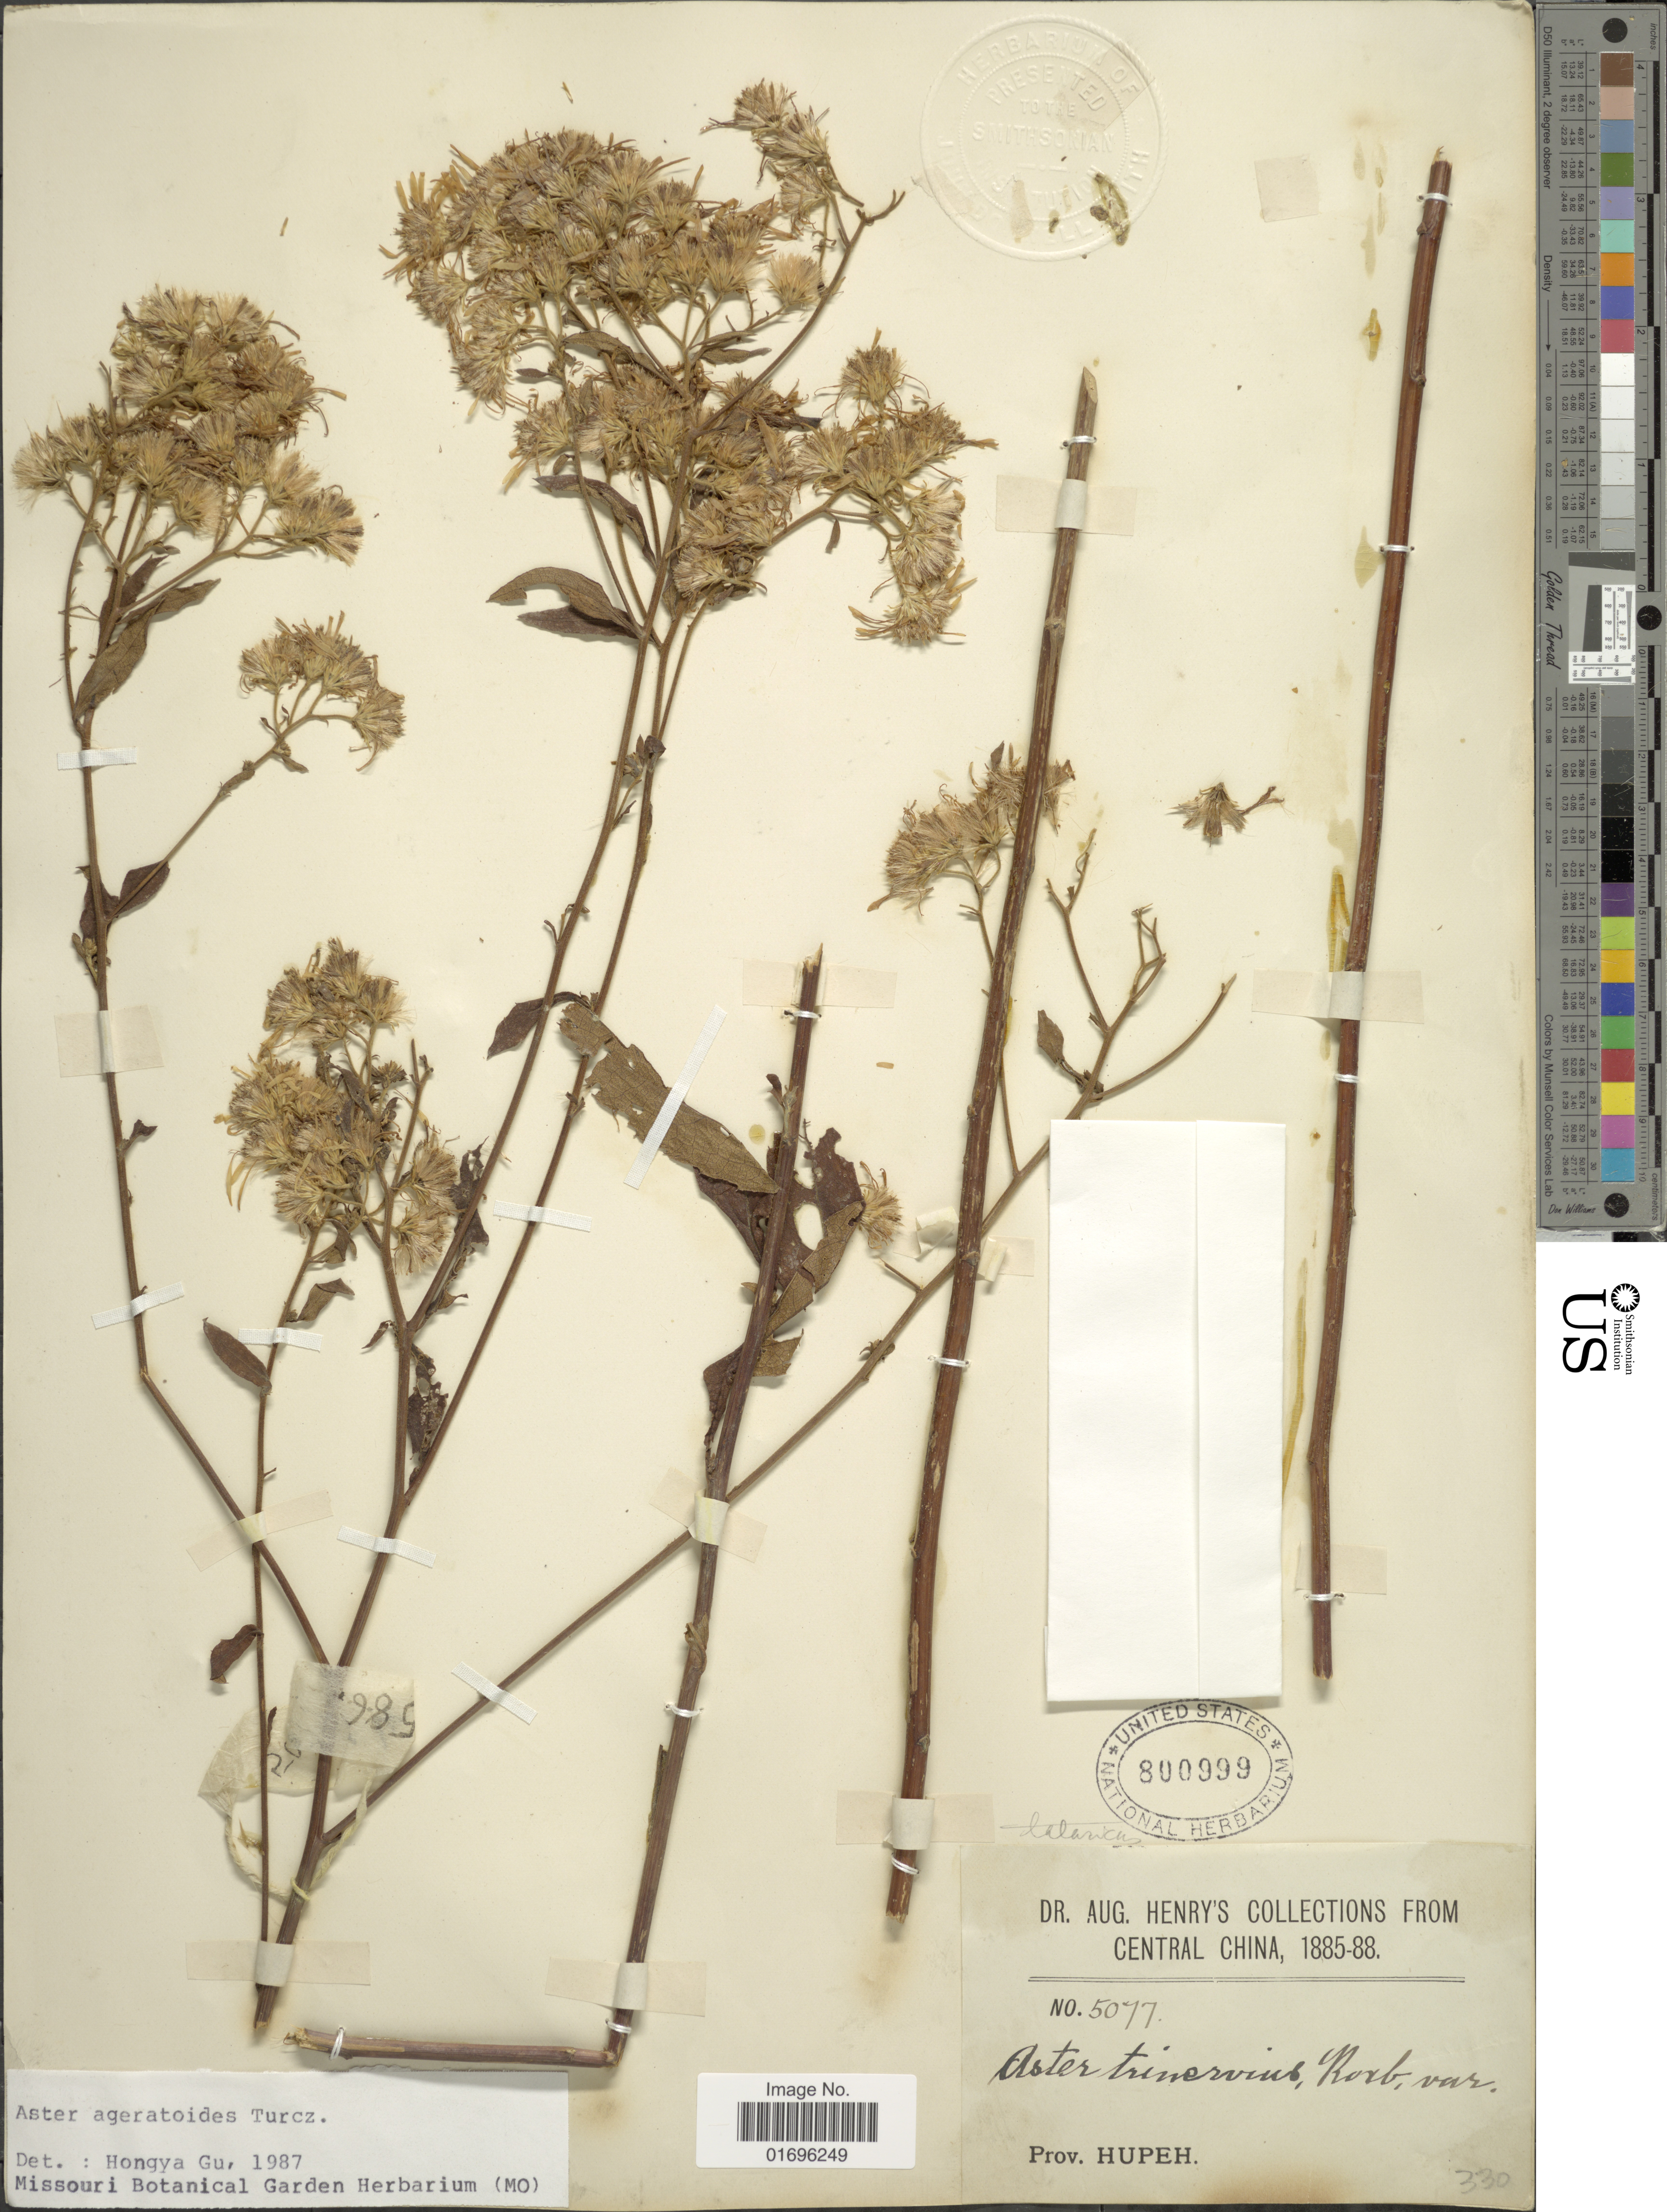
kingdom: Plantae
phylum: Tracheophyta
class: Magnoliopsida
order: Asterales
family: Asteraceae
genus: Aster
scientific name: Aster ageratoides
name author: Turcz.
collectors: A. Henry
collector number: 5077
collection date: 1885/1888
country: China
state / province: Hubei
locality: Central China. Prov. Hupeh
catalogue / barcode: US 800999